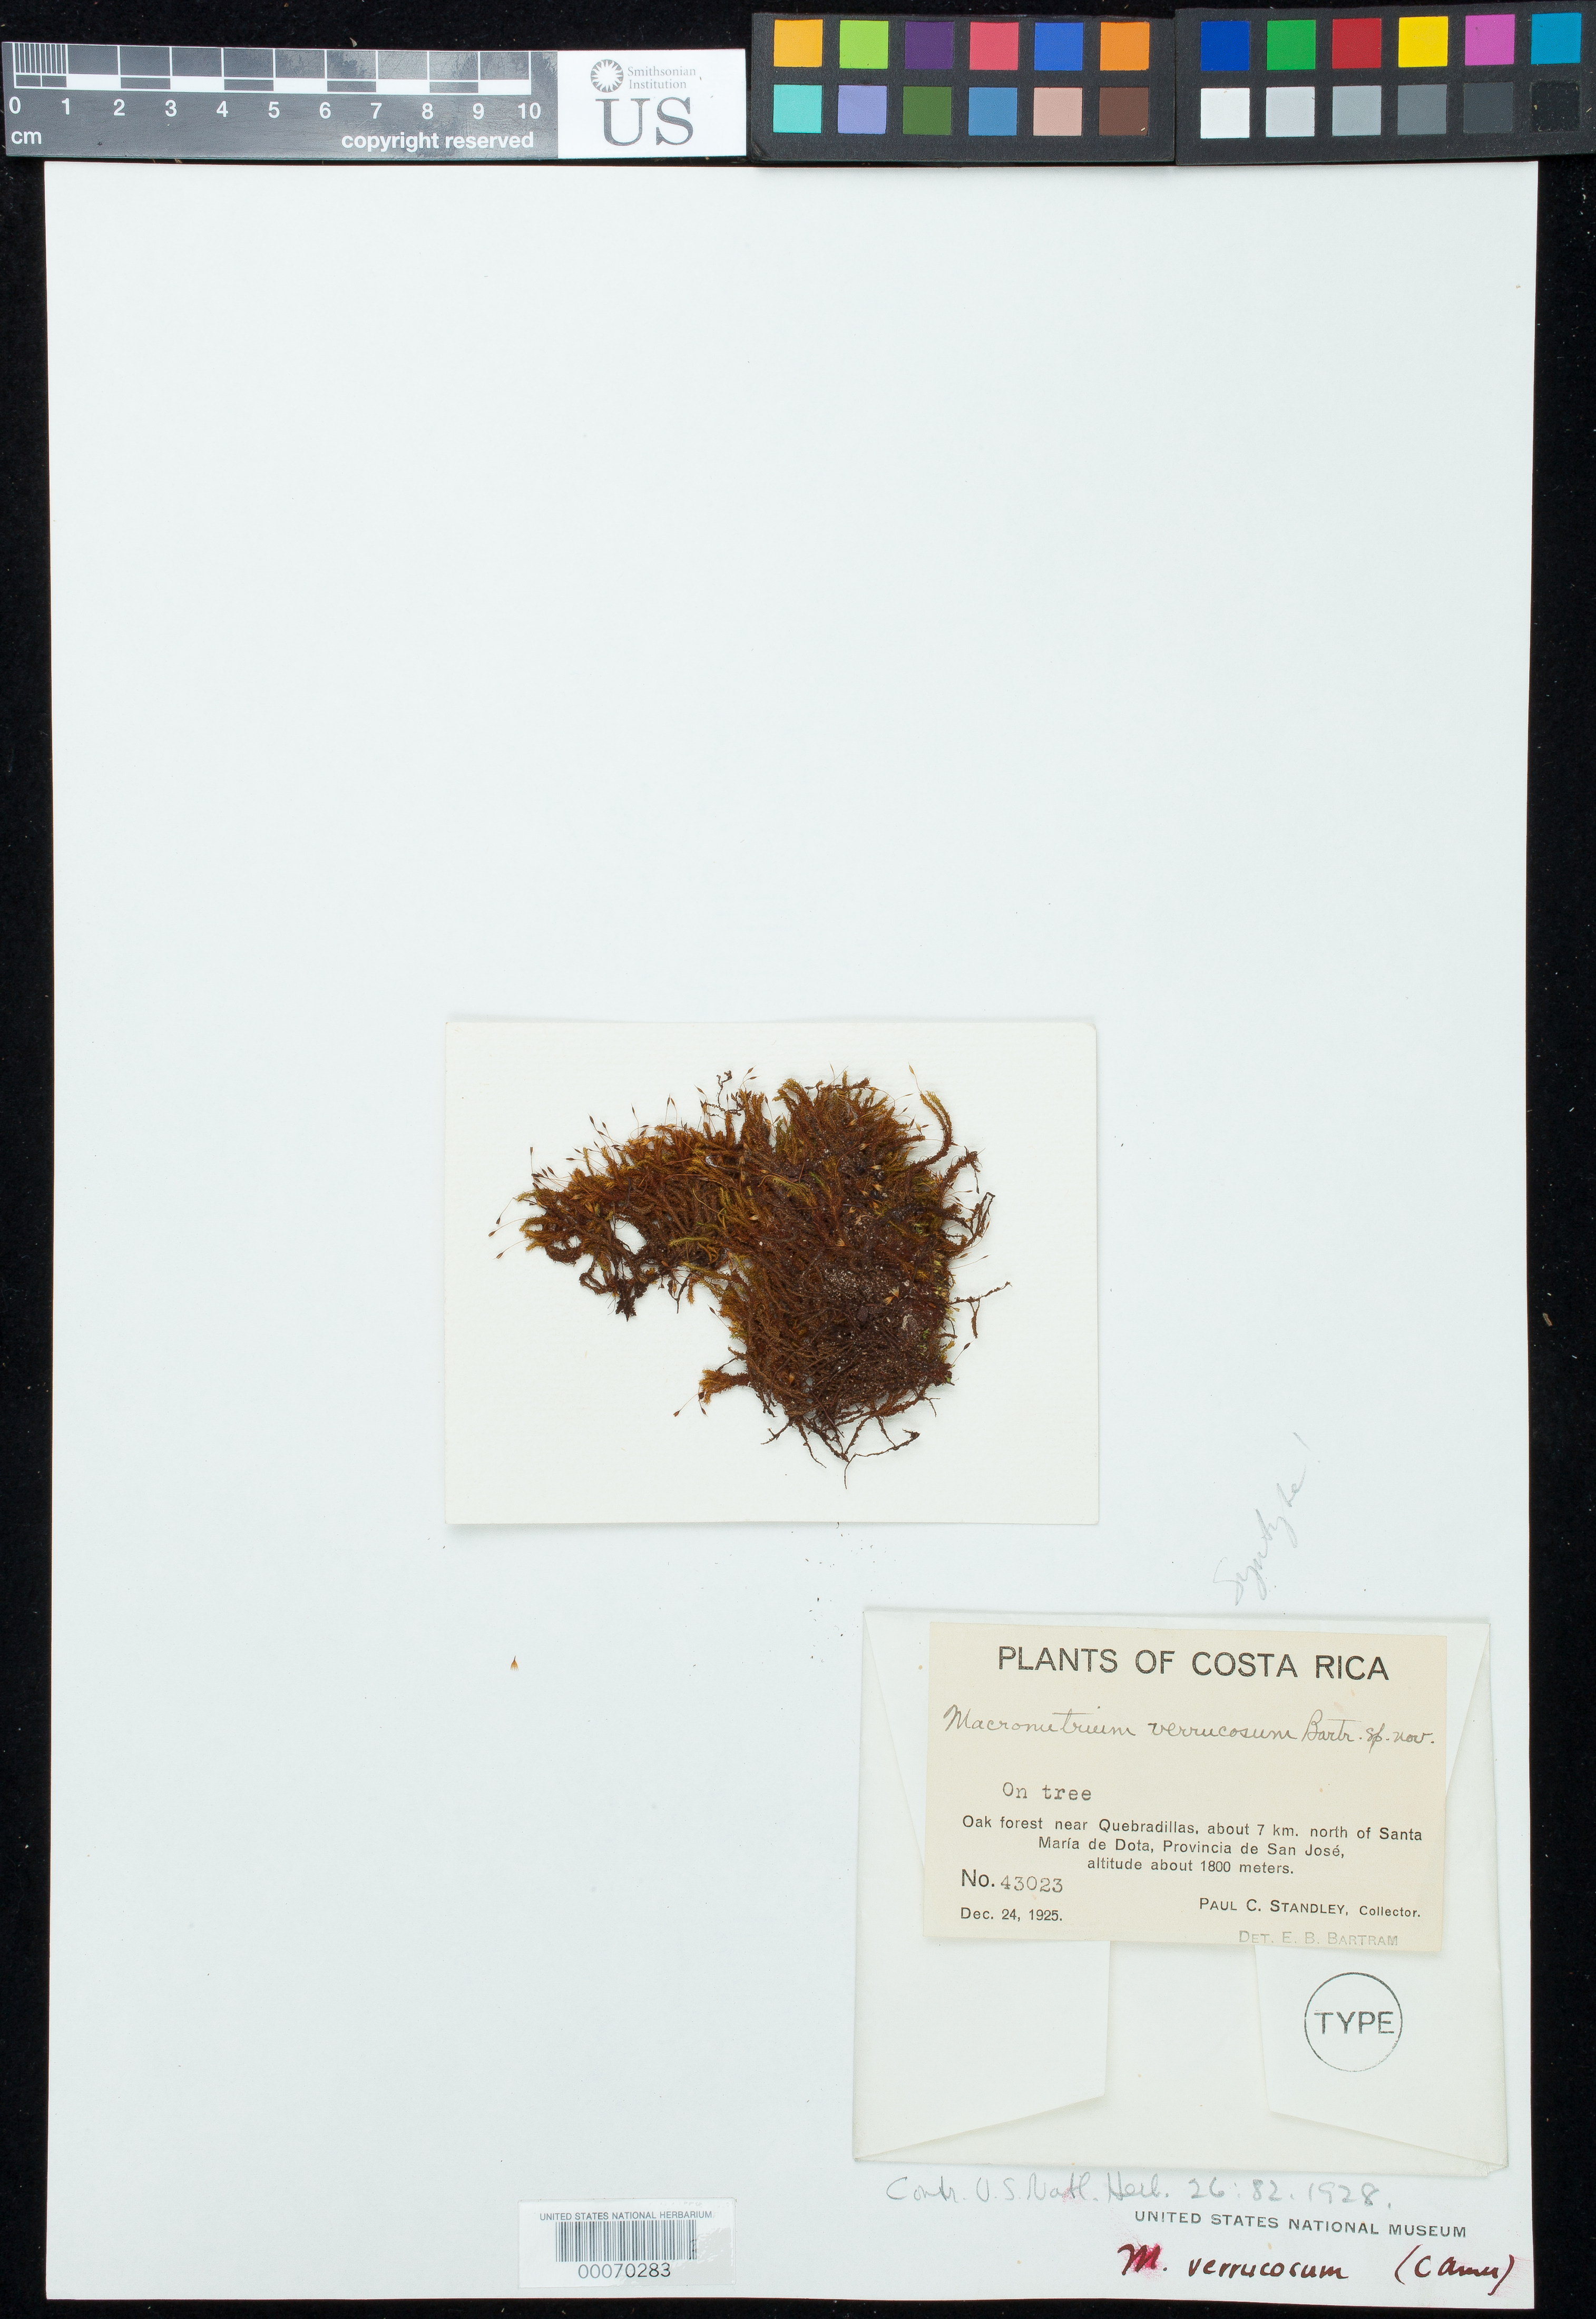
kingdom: Plantae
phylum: Bryophyta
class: Bryopsida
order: Orthotrichales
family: Orthotrichaceae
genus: Macromitrium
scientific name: Macromitrium verrucosum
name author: E.B. Bartram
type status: Holotype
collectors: P. C. Standley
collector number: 43023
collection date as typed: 24 Dec 1925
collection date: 1925-12-24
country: Costa Rica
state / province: San José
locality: Near Quebradillos.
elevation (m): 1800